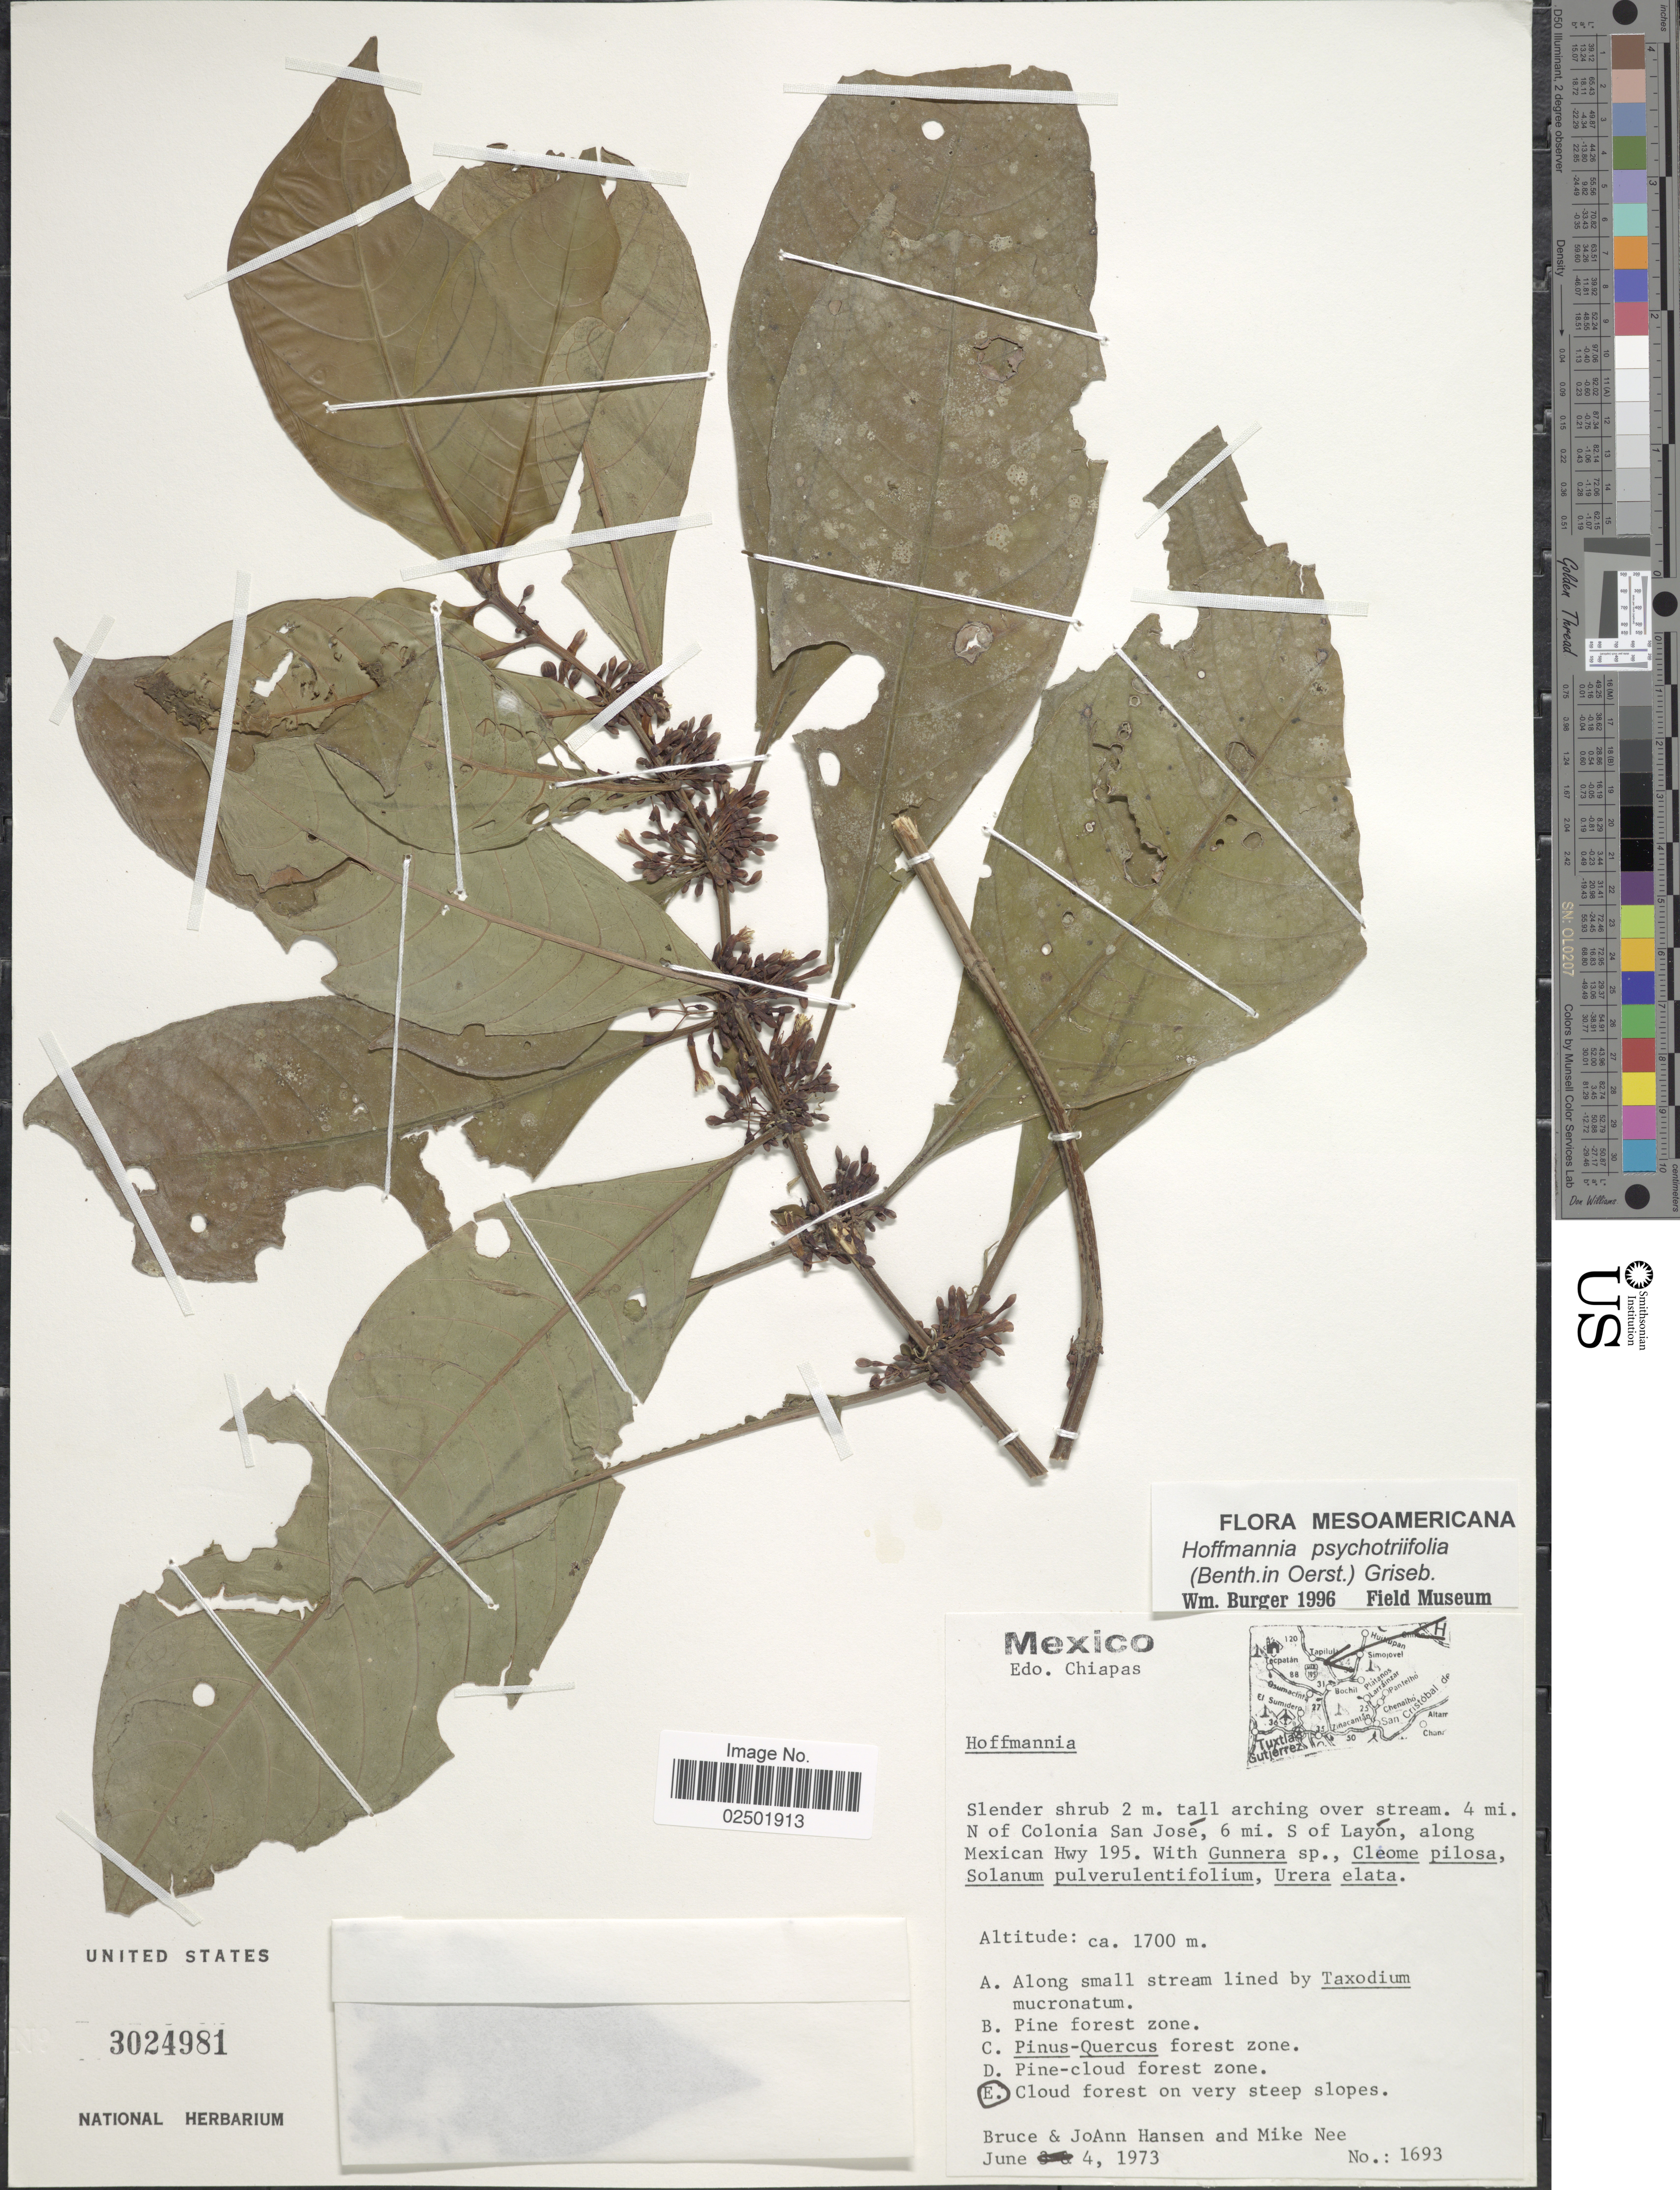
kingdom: Plantae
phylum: Tracheophyta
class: Magnoliopsida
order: Gentianales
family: Rubiaceae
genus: Hoffmannia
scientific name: Hoffmannia psychotriifolia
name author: (Benth.) Griseb.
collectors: B. Hansen, J. Hansen & M. Nee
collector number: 1693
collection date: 1973-06-04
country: Mexico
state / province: Chiapas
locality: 4 mi. N of Colonia San José, 6 mi S of Layón, along Mexican Hwy 195.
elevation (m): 1700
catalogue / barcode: US 3024981